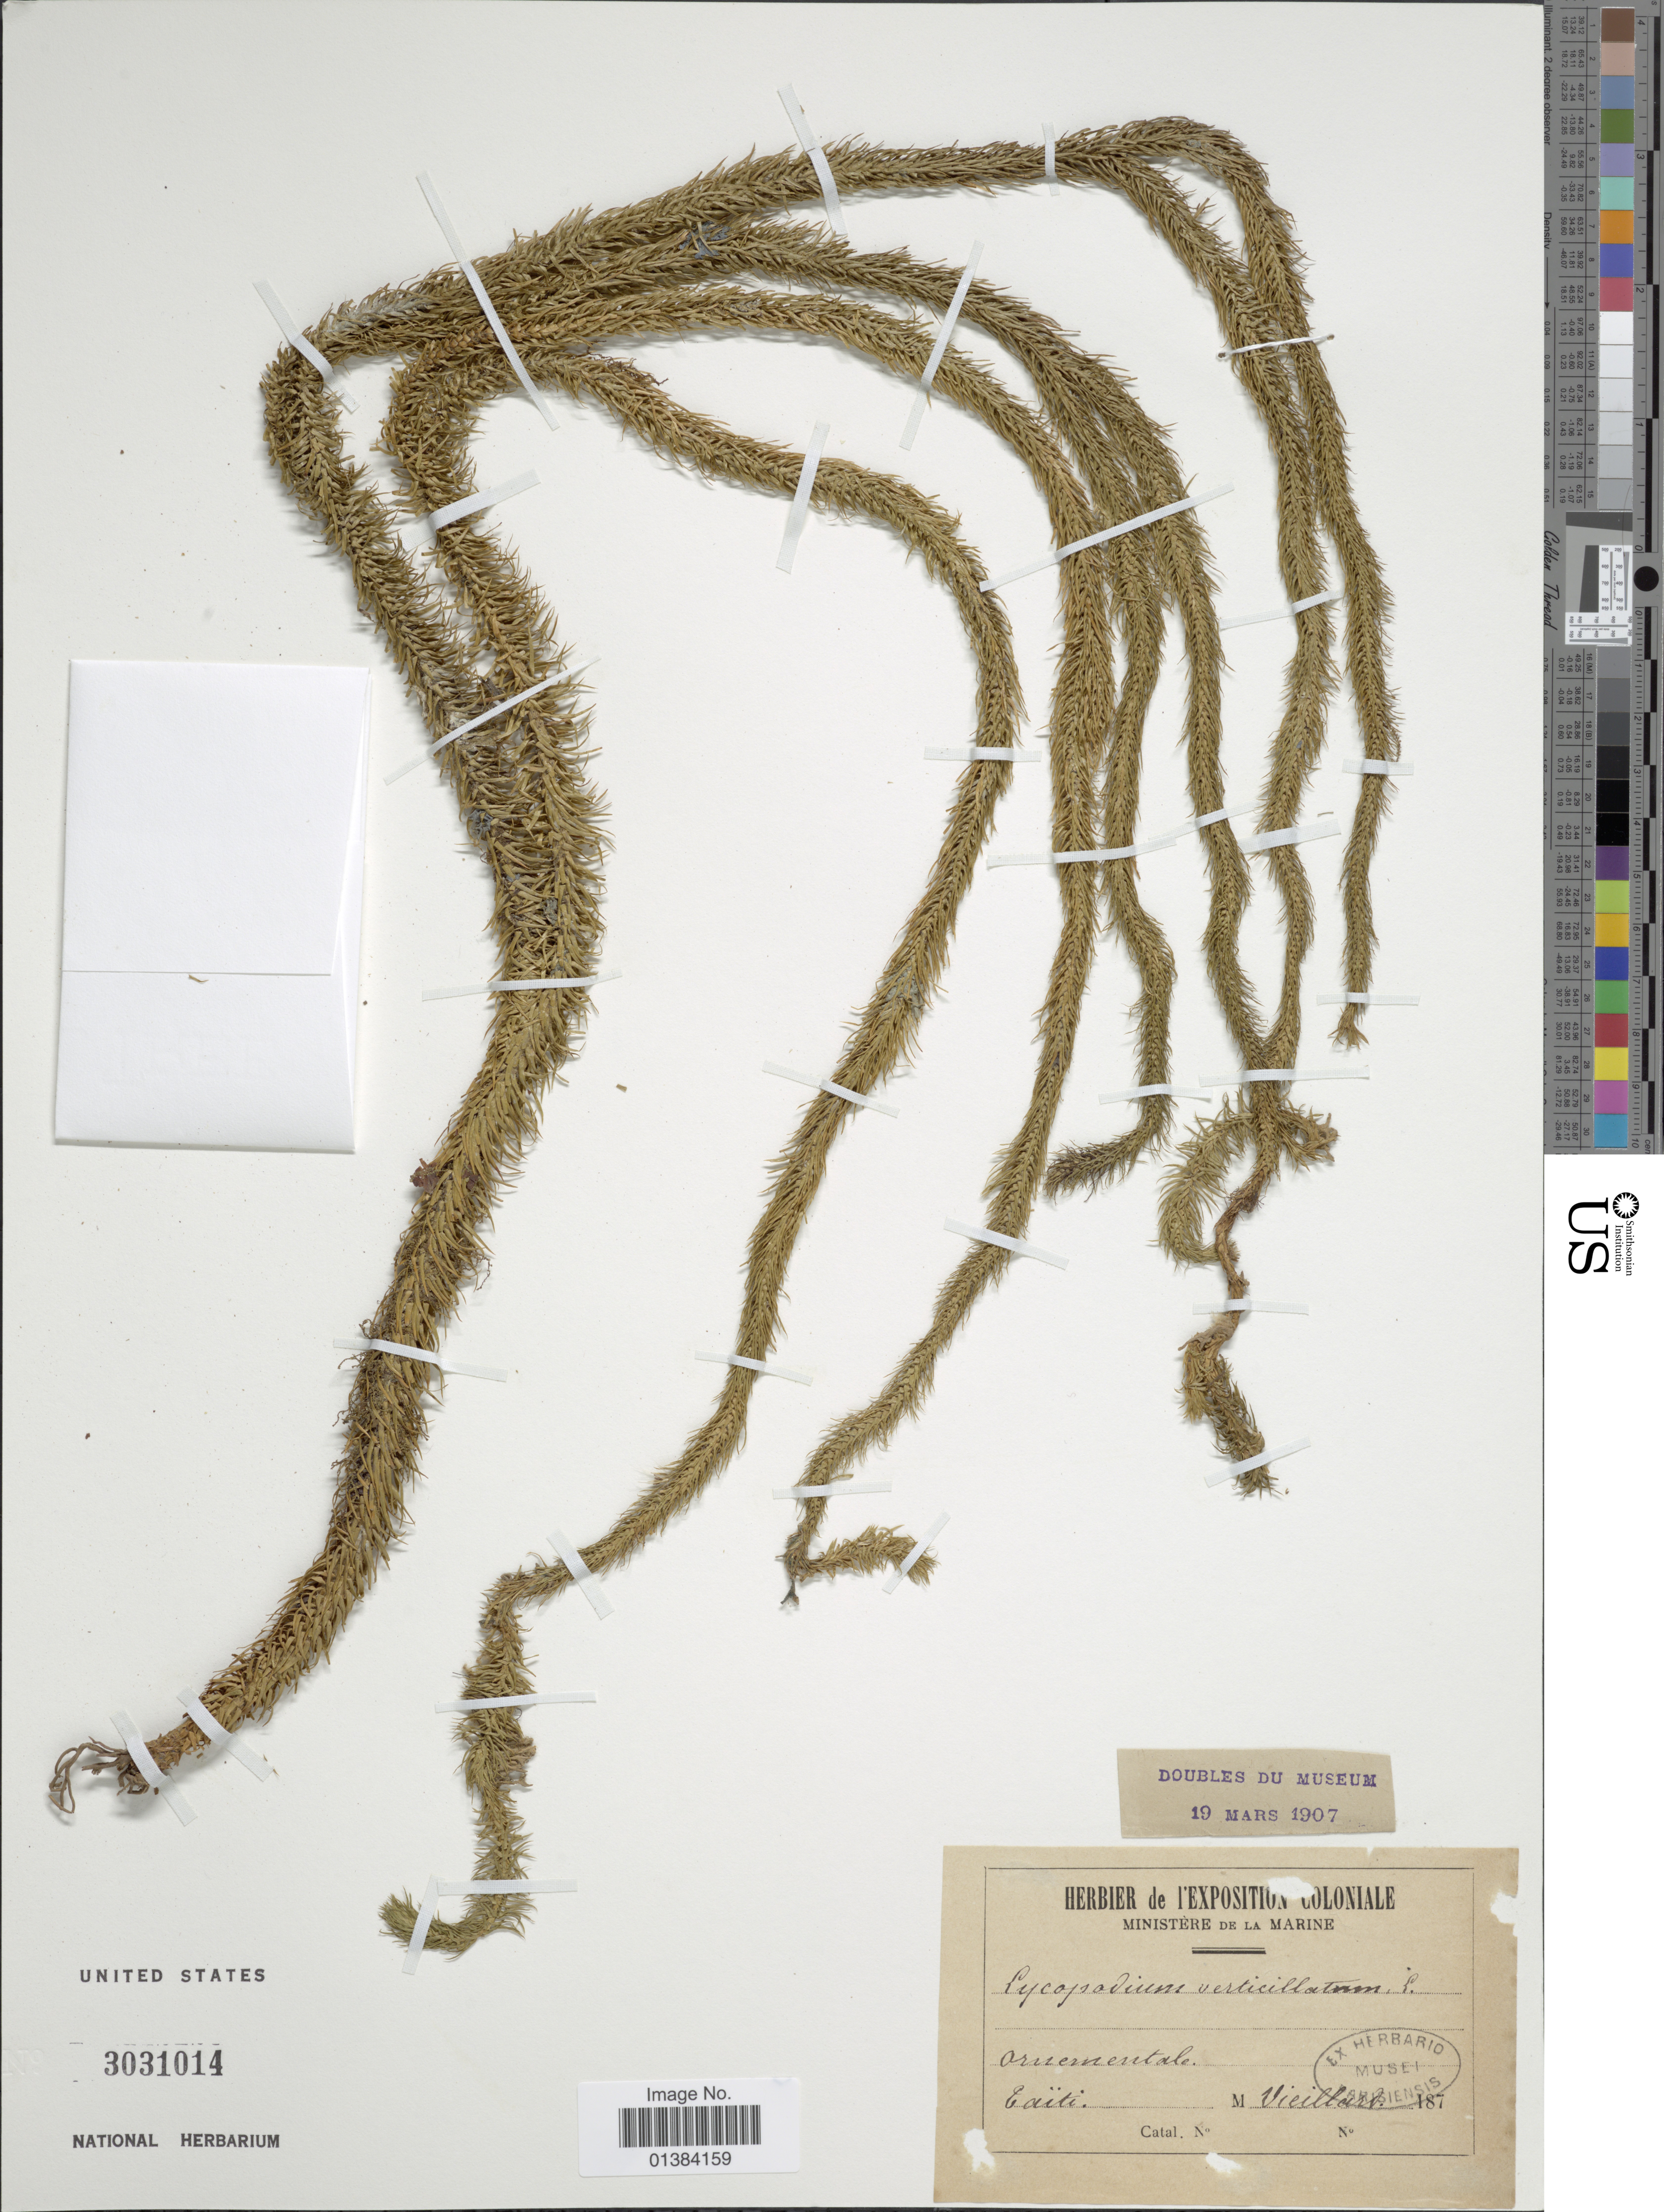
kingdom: Plantae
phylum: Tracheophyta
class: Lycopodiopsida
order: Lycopodiales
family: Lycopodiaceae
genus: Phlegmariurus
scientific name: Phlegmariurus squarrosus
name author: (G. Forst.) Á. Löve & D. Löve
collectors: Vieillard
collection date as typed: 187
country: French Polynesia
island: Tahiti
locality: Taïti [Tahiti]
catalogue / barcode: US 3031014